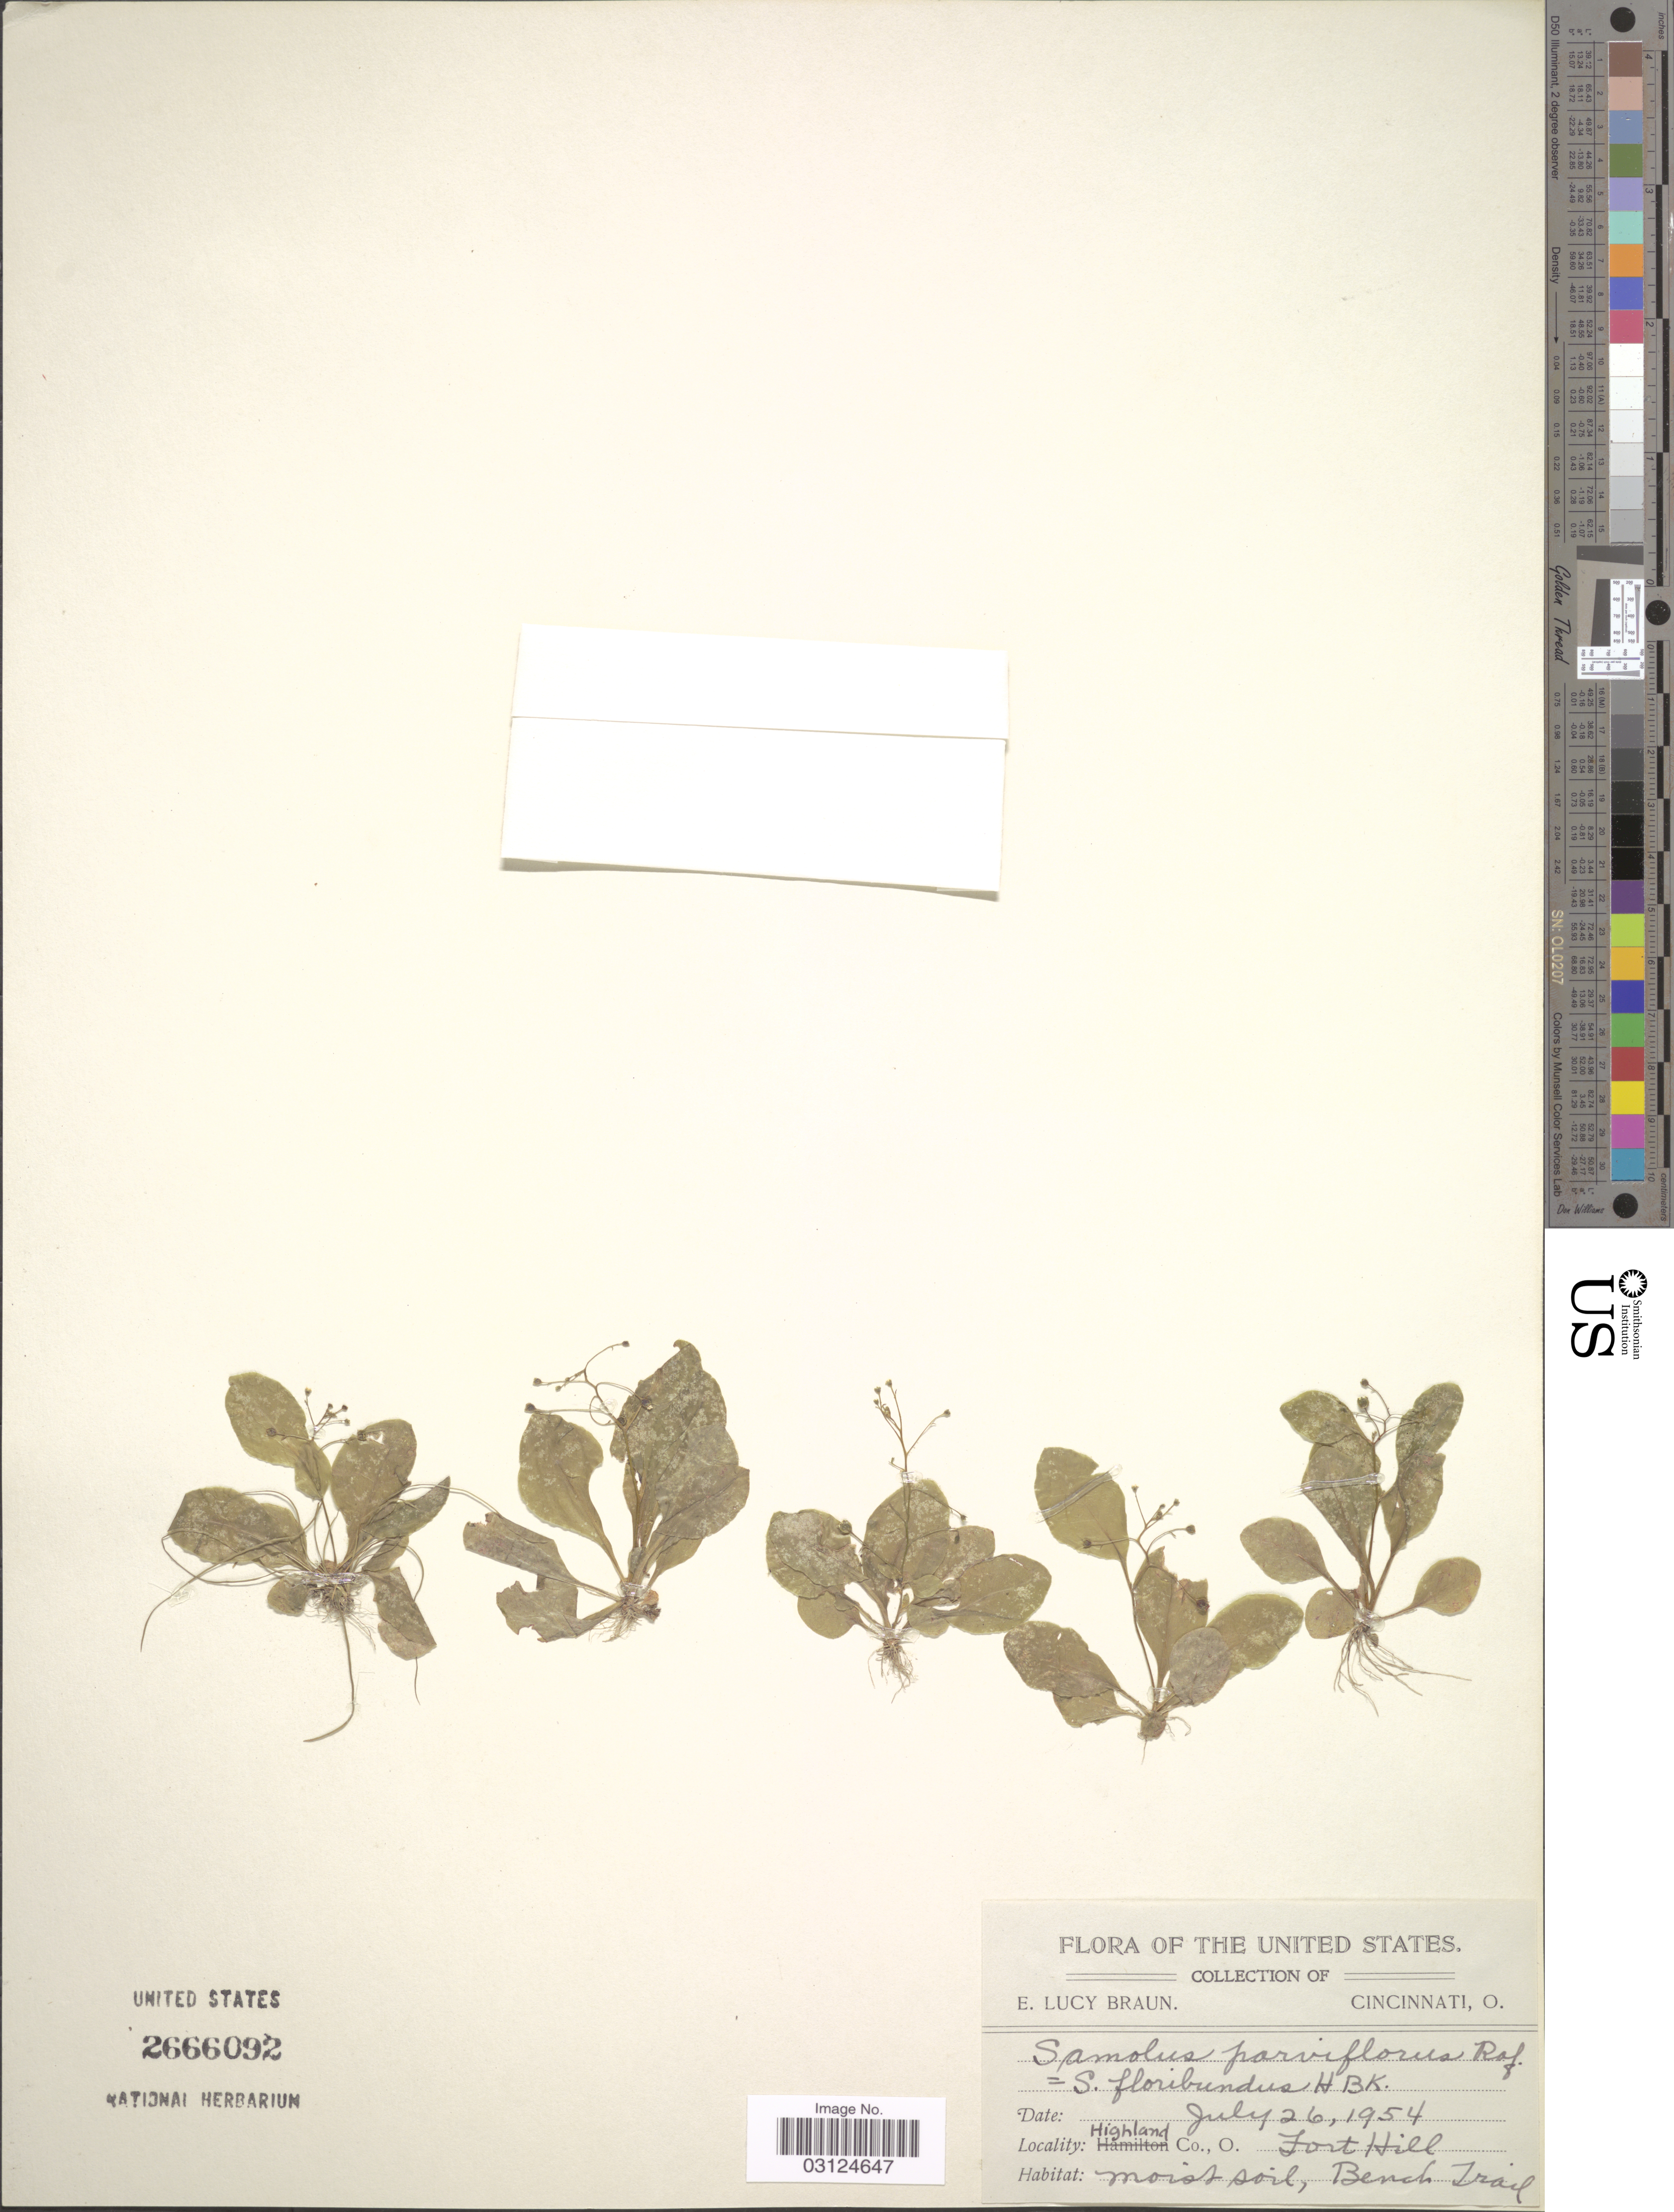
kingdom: Plantae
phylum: Tracheophyta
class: Magnoliopsida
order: Ericales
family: Primulaceae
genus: Samolus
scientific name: Samolus parviflorus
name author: Raf.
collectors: E. L. Braun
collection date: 1954-07-26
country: United States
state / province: Ohio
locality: Highland Co., Fort Hill. Moist soil, Bench Trail.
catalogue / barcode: US 2666092